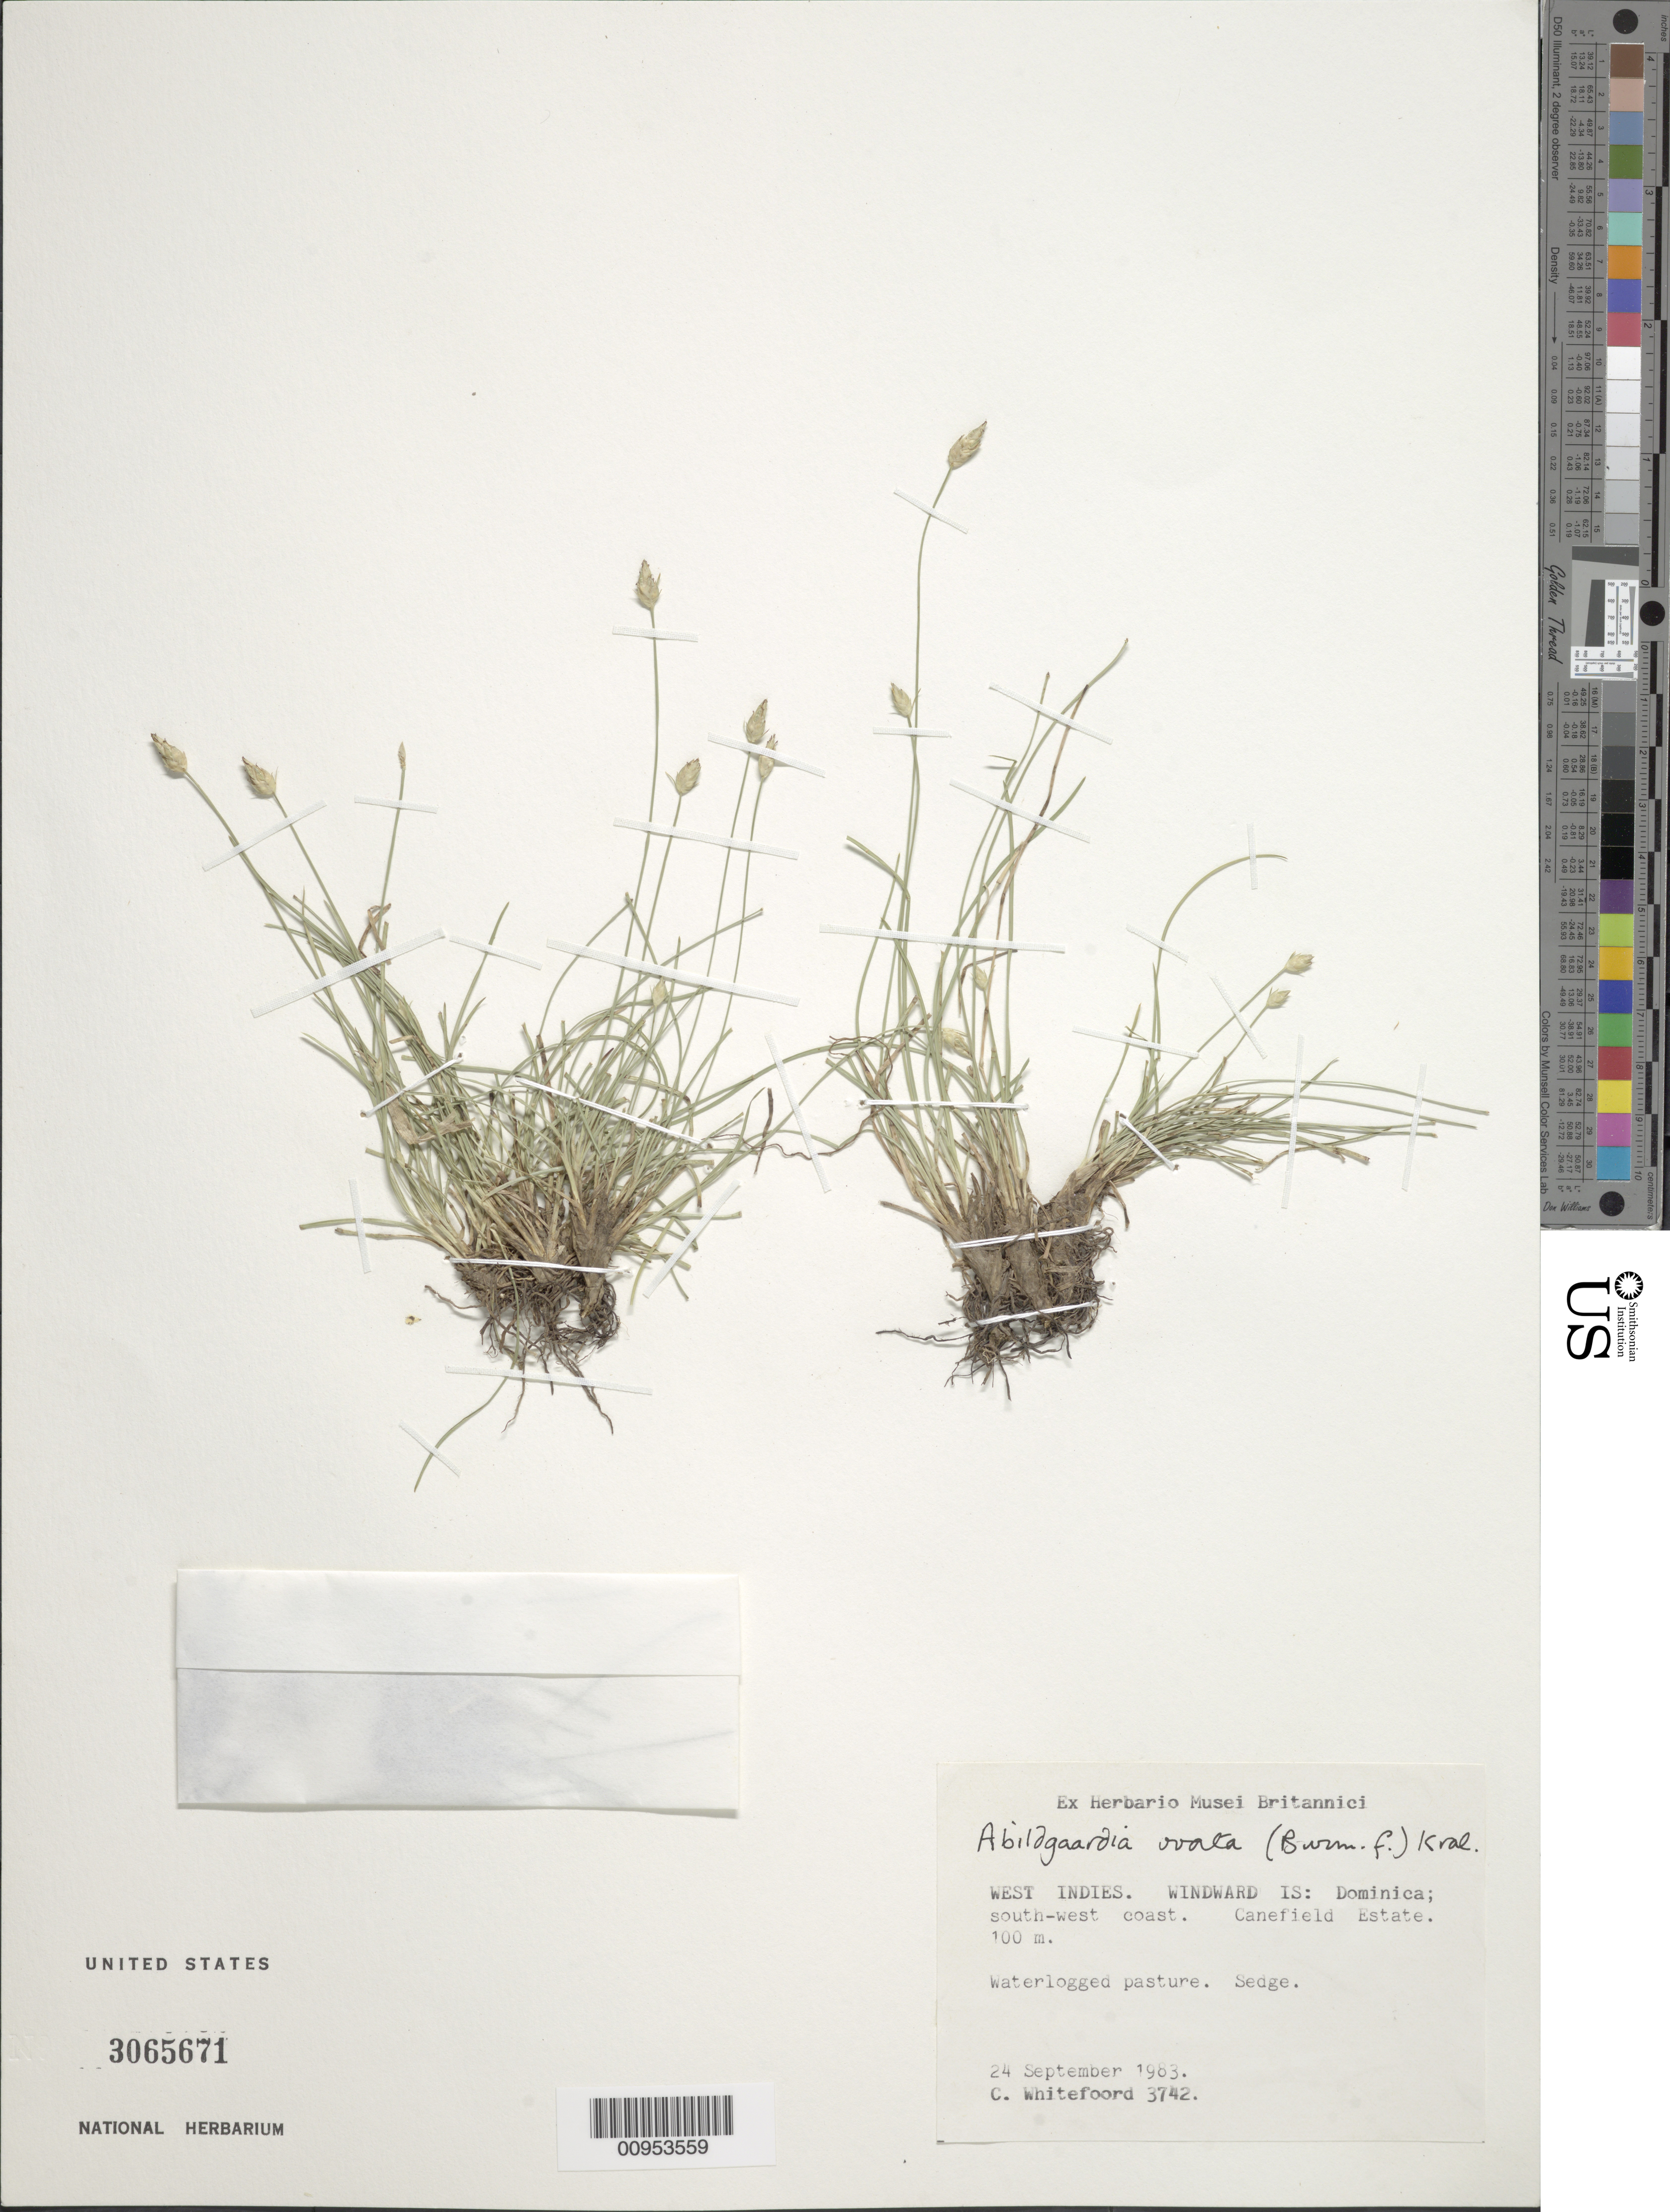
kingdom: Plantae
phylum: Tracheophyta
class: Liliopsida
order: Poales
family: Cyperaceae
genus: Abildgaardia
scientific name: Abildgaardia ovata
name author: (Burm. f.) Kral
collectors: C. Whitefoord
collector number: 3742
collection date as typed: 24 Sep 1983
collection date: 1983-09-24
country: Dominica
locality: Windward Is: Dominica; south-west coast, Canefield Estate, pasture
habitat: Waterlogged pasture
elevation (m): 100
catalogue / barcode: US 3065671